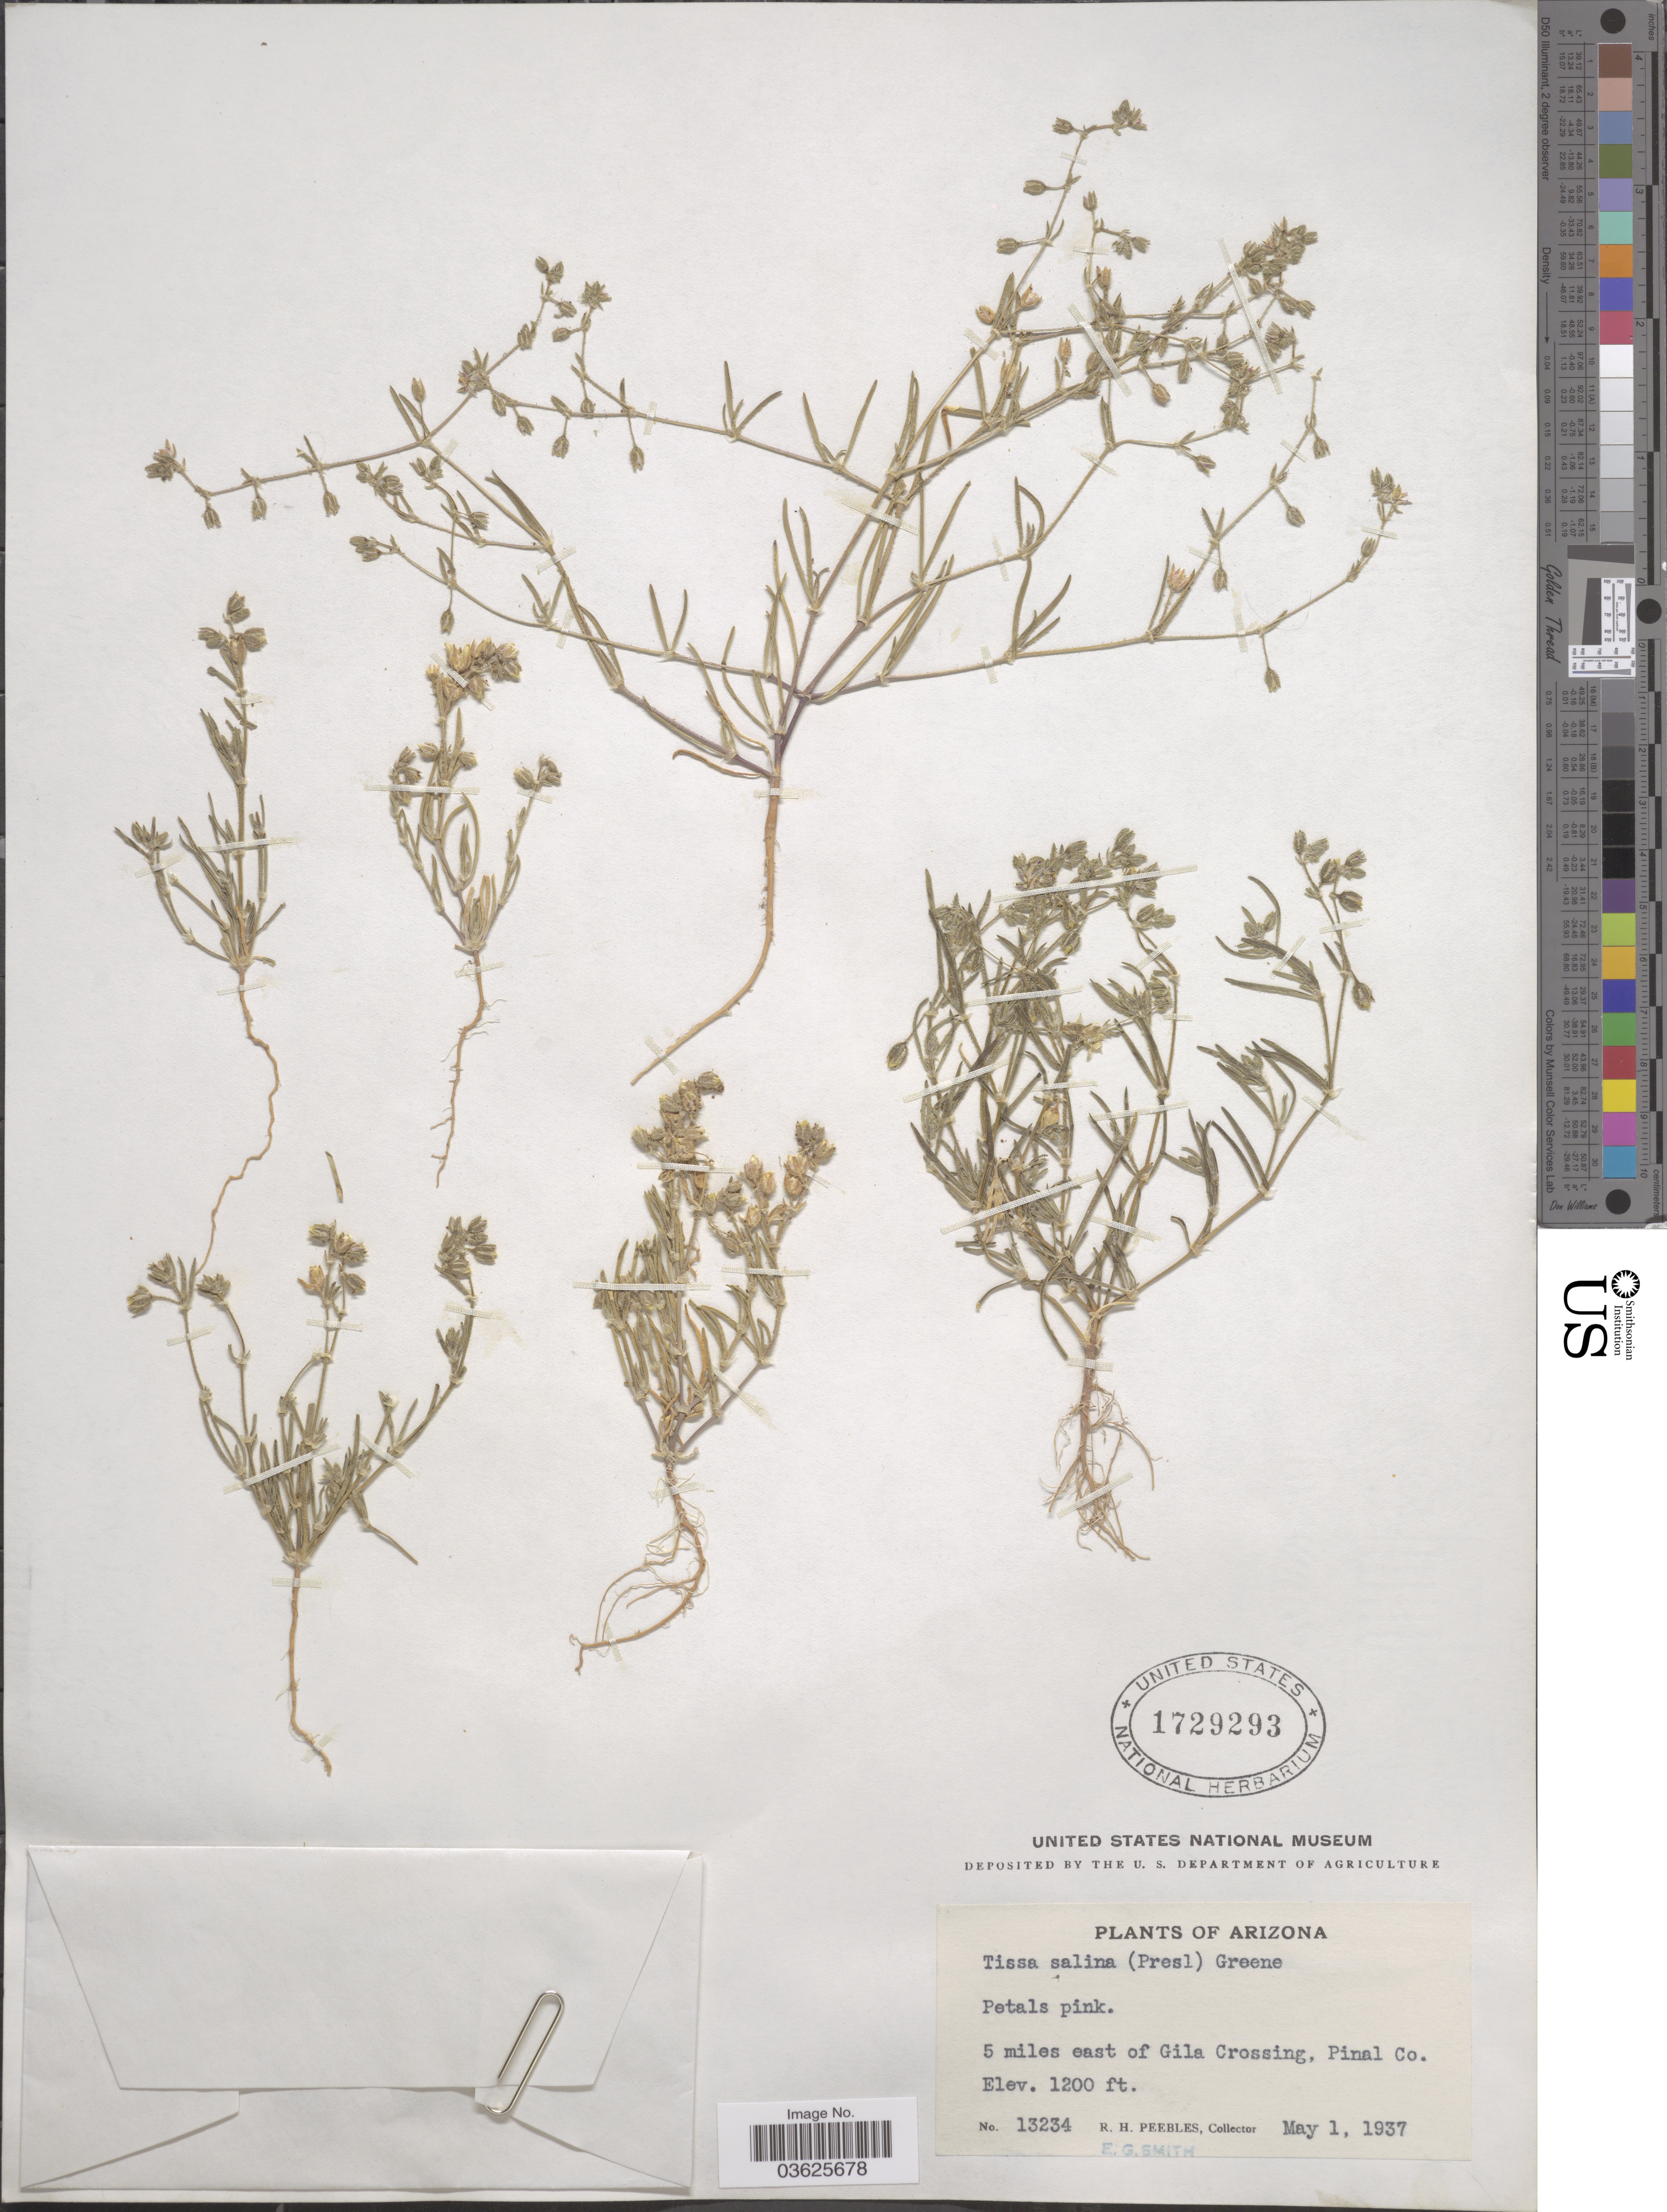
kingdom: Plantae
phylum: Tracheophyta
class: Magnoliopsida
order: Caryophyllales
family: Caryophyllaceae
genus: Spergularia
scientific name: Spergularia marina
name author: (L.) Griseb.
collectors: R. H. Peebles & E. G. Smith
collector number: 13234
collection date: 1937-05-01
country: United States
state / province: Arizona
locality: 5 miles east of Gila Crossing, Pinal Co.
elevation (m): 366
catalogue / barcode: US 1729293